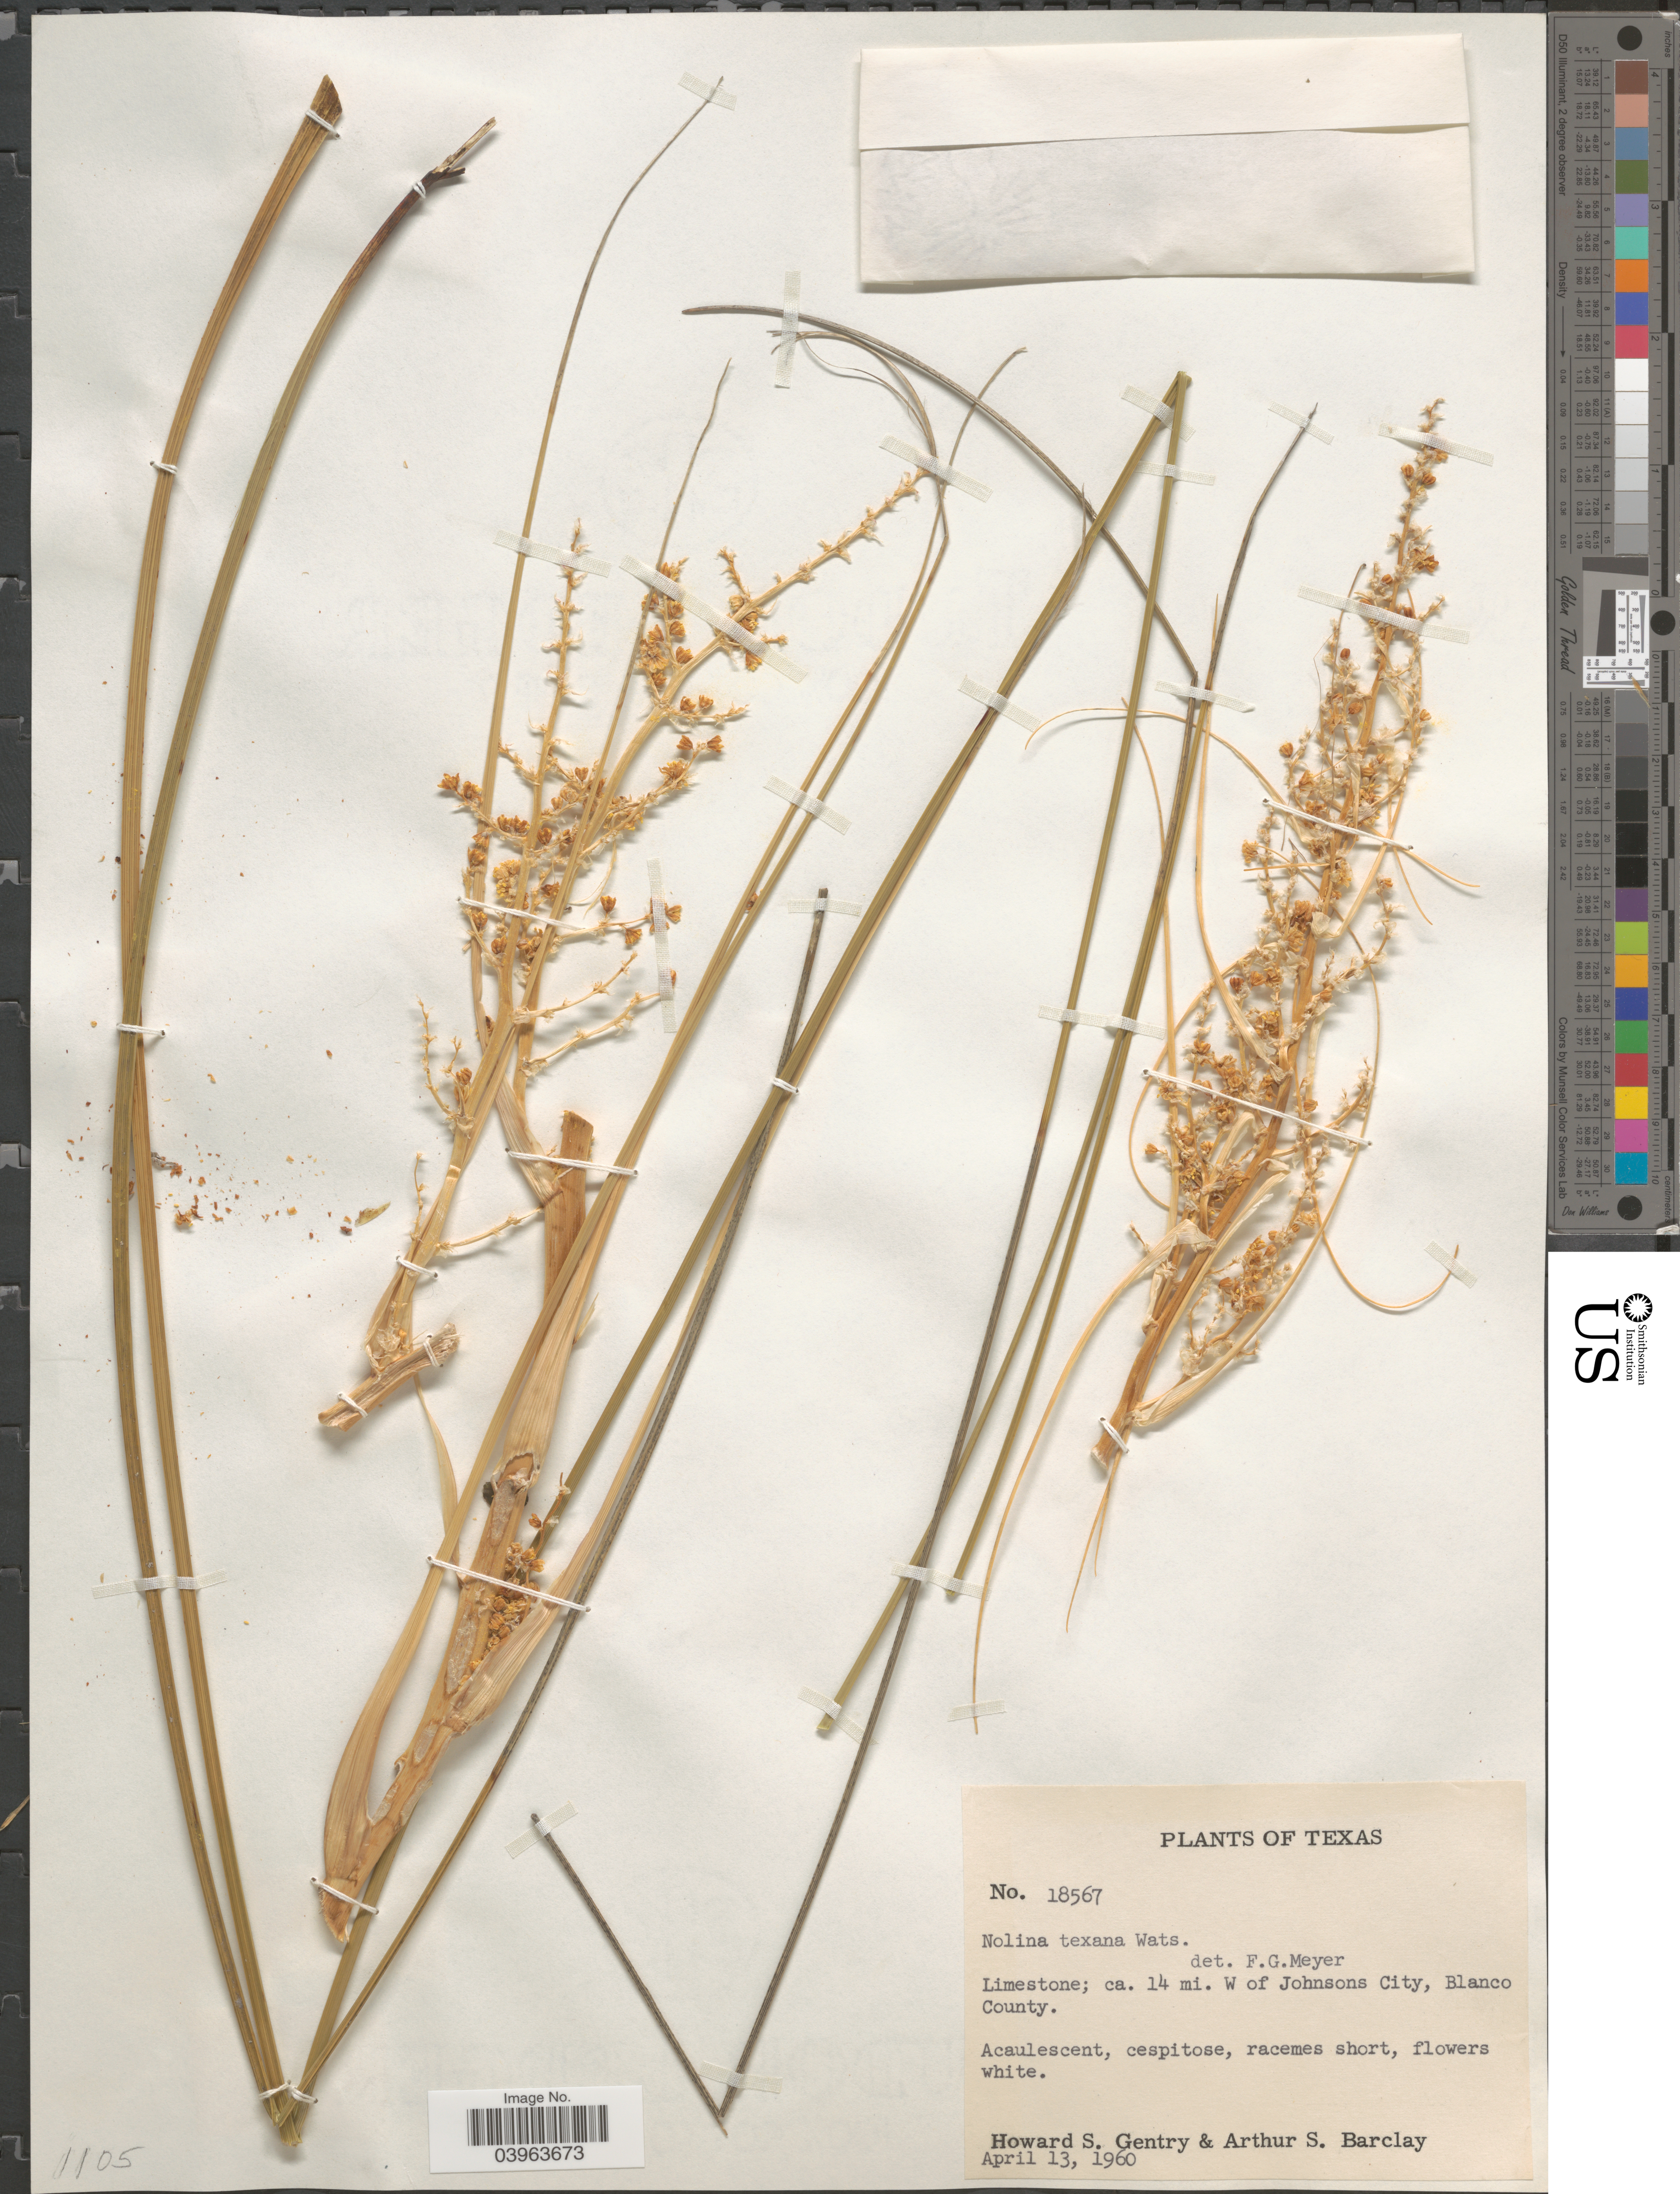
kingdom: Plantae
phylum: Tracheophyta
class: Liliopsida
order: Asparagales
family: Asparagaceae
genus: Nolina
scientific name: Nolina texana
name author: S. Watson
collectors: H. S. Gentry & A. S. Barclay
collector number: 18567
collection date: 1960-04-13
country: United States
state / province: Texas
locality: Limestone; ca. 14 mi. W of Johnsons City, Blanco County.